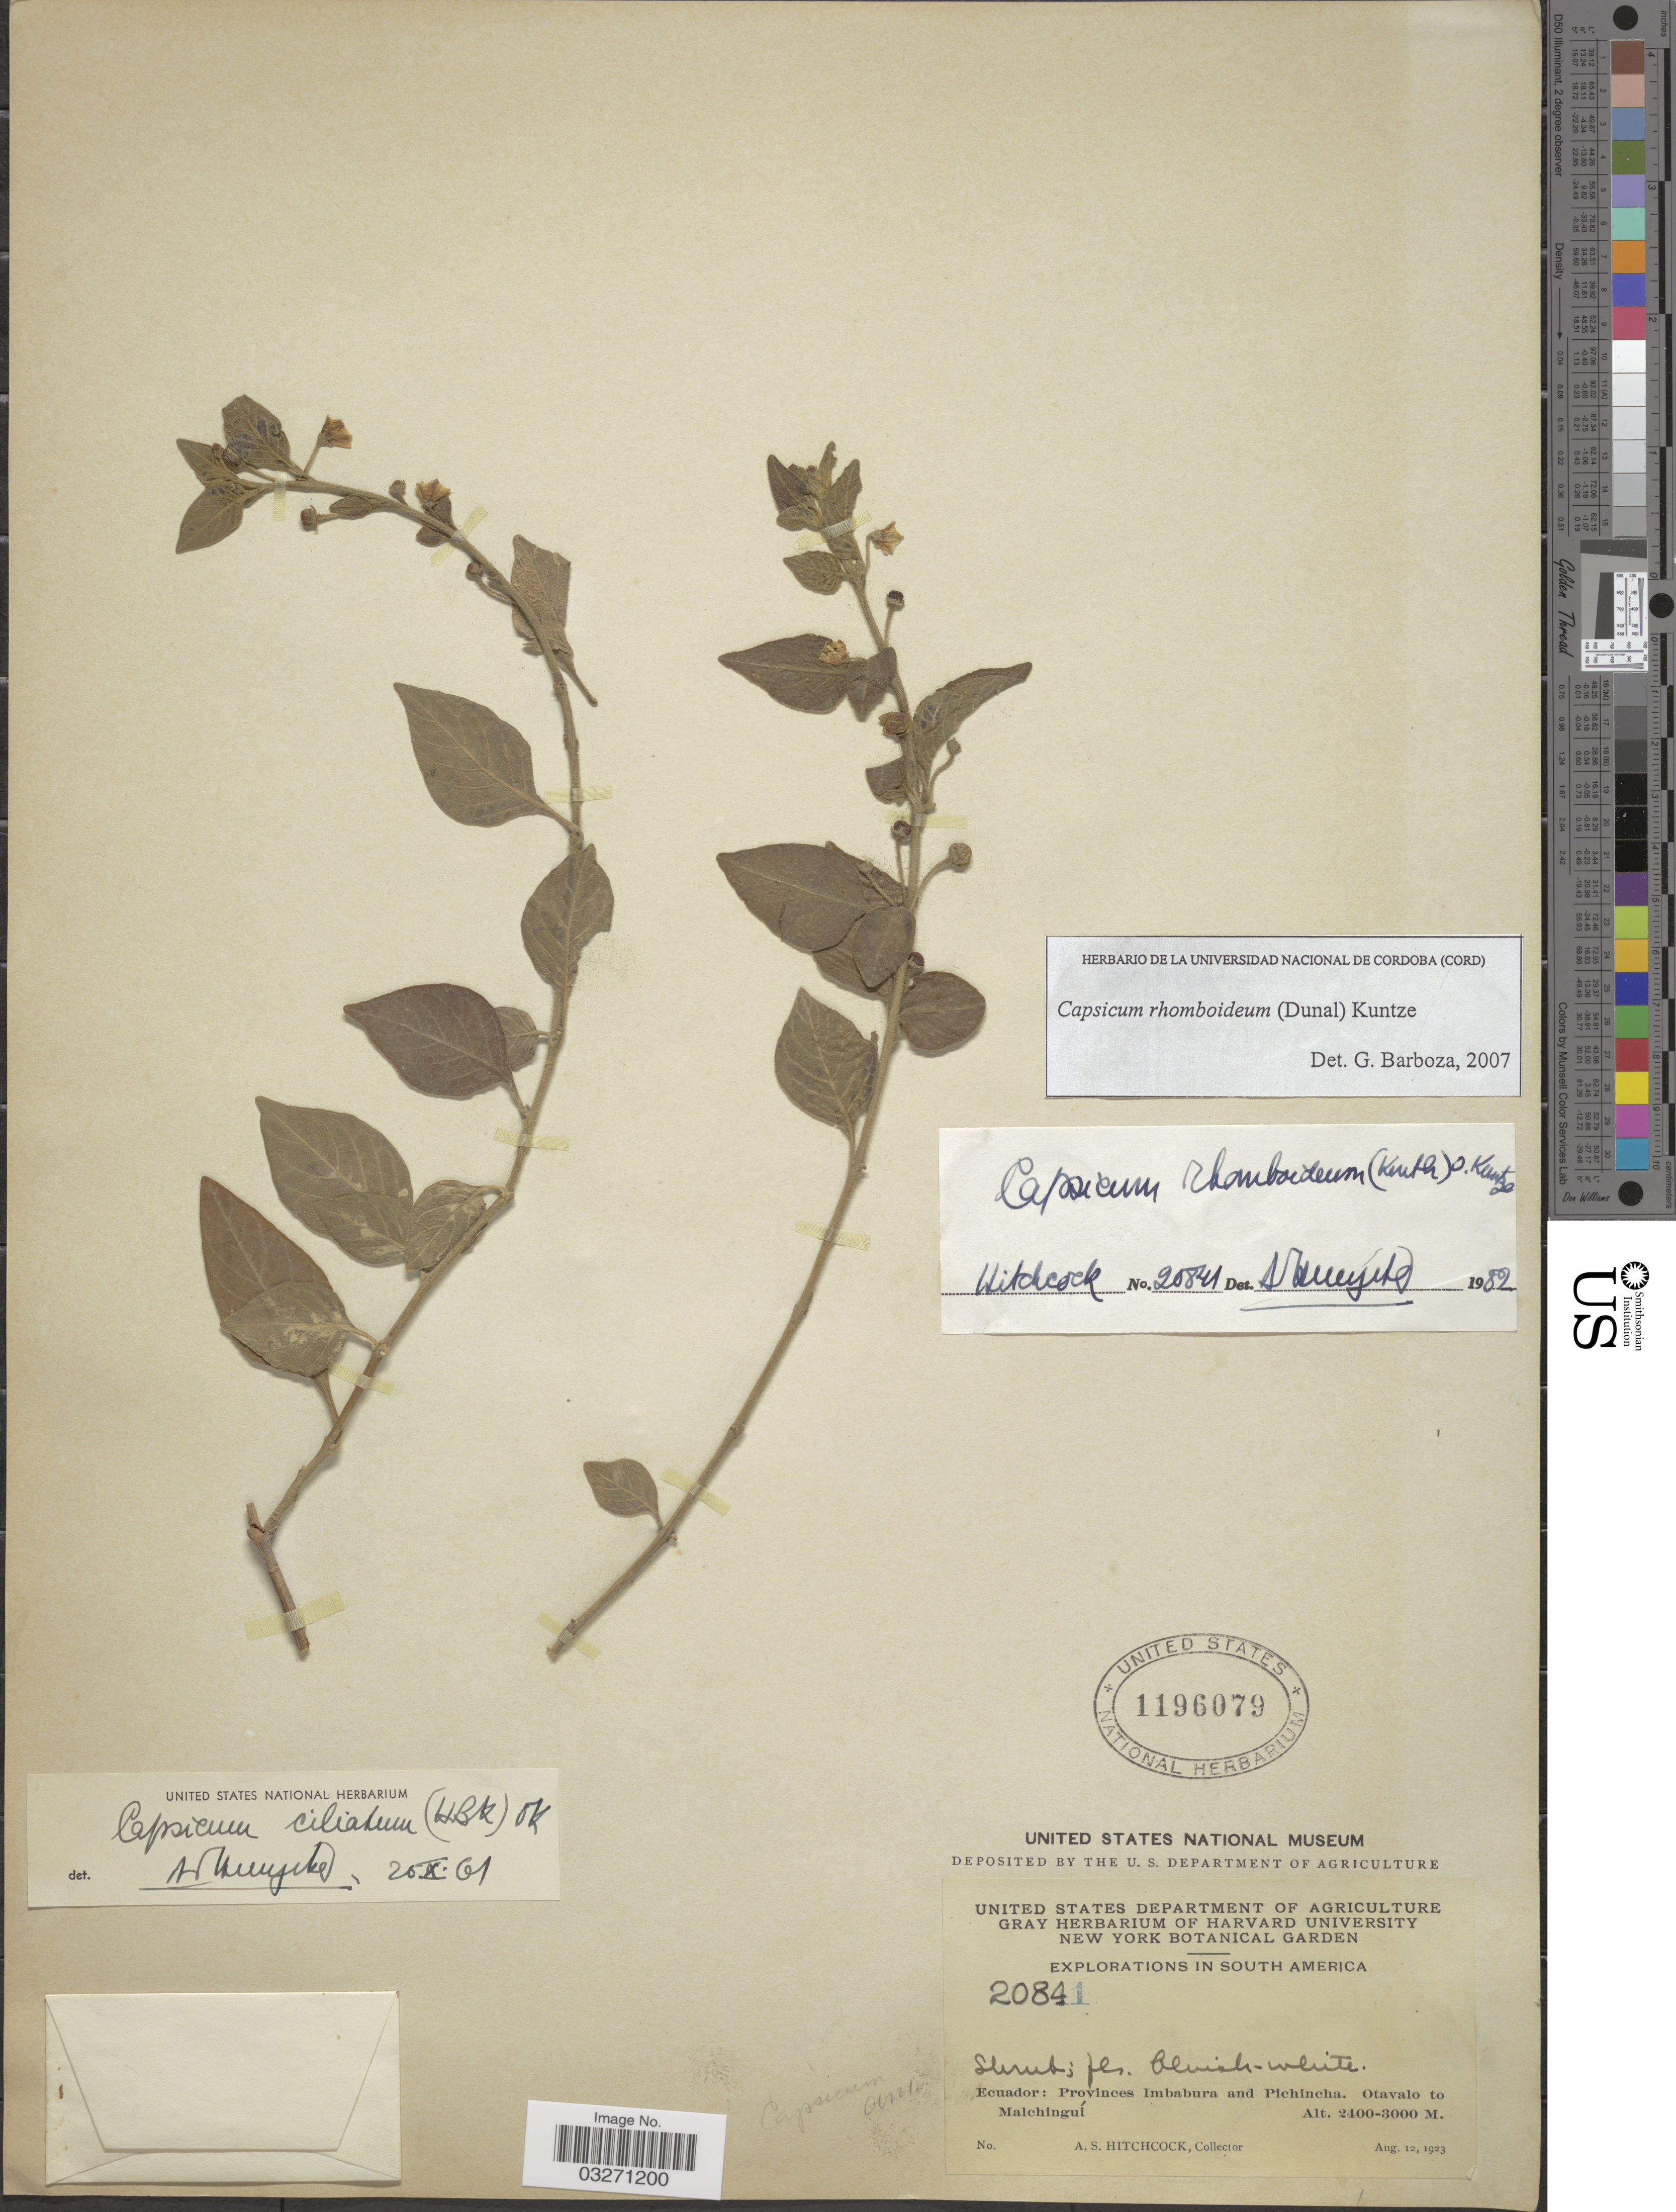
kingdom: Plantae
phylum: Tracheophyta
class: Magnoliopsida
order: Solanales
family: Solanaceae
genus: Capsicum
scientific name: Capsicum rhomboideum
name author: (Humb. & Bonpl. ex Dunal) Kuntze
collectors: A. S. Hitchcock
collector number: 28041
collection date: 1923-08-12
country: Ecuador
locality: Provinces Imbabura and Pichincha. Otavalo to Malchinguí.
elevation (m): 2400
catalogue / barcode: US 1196079